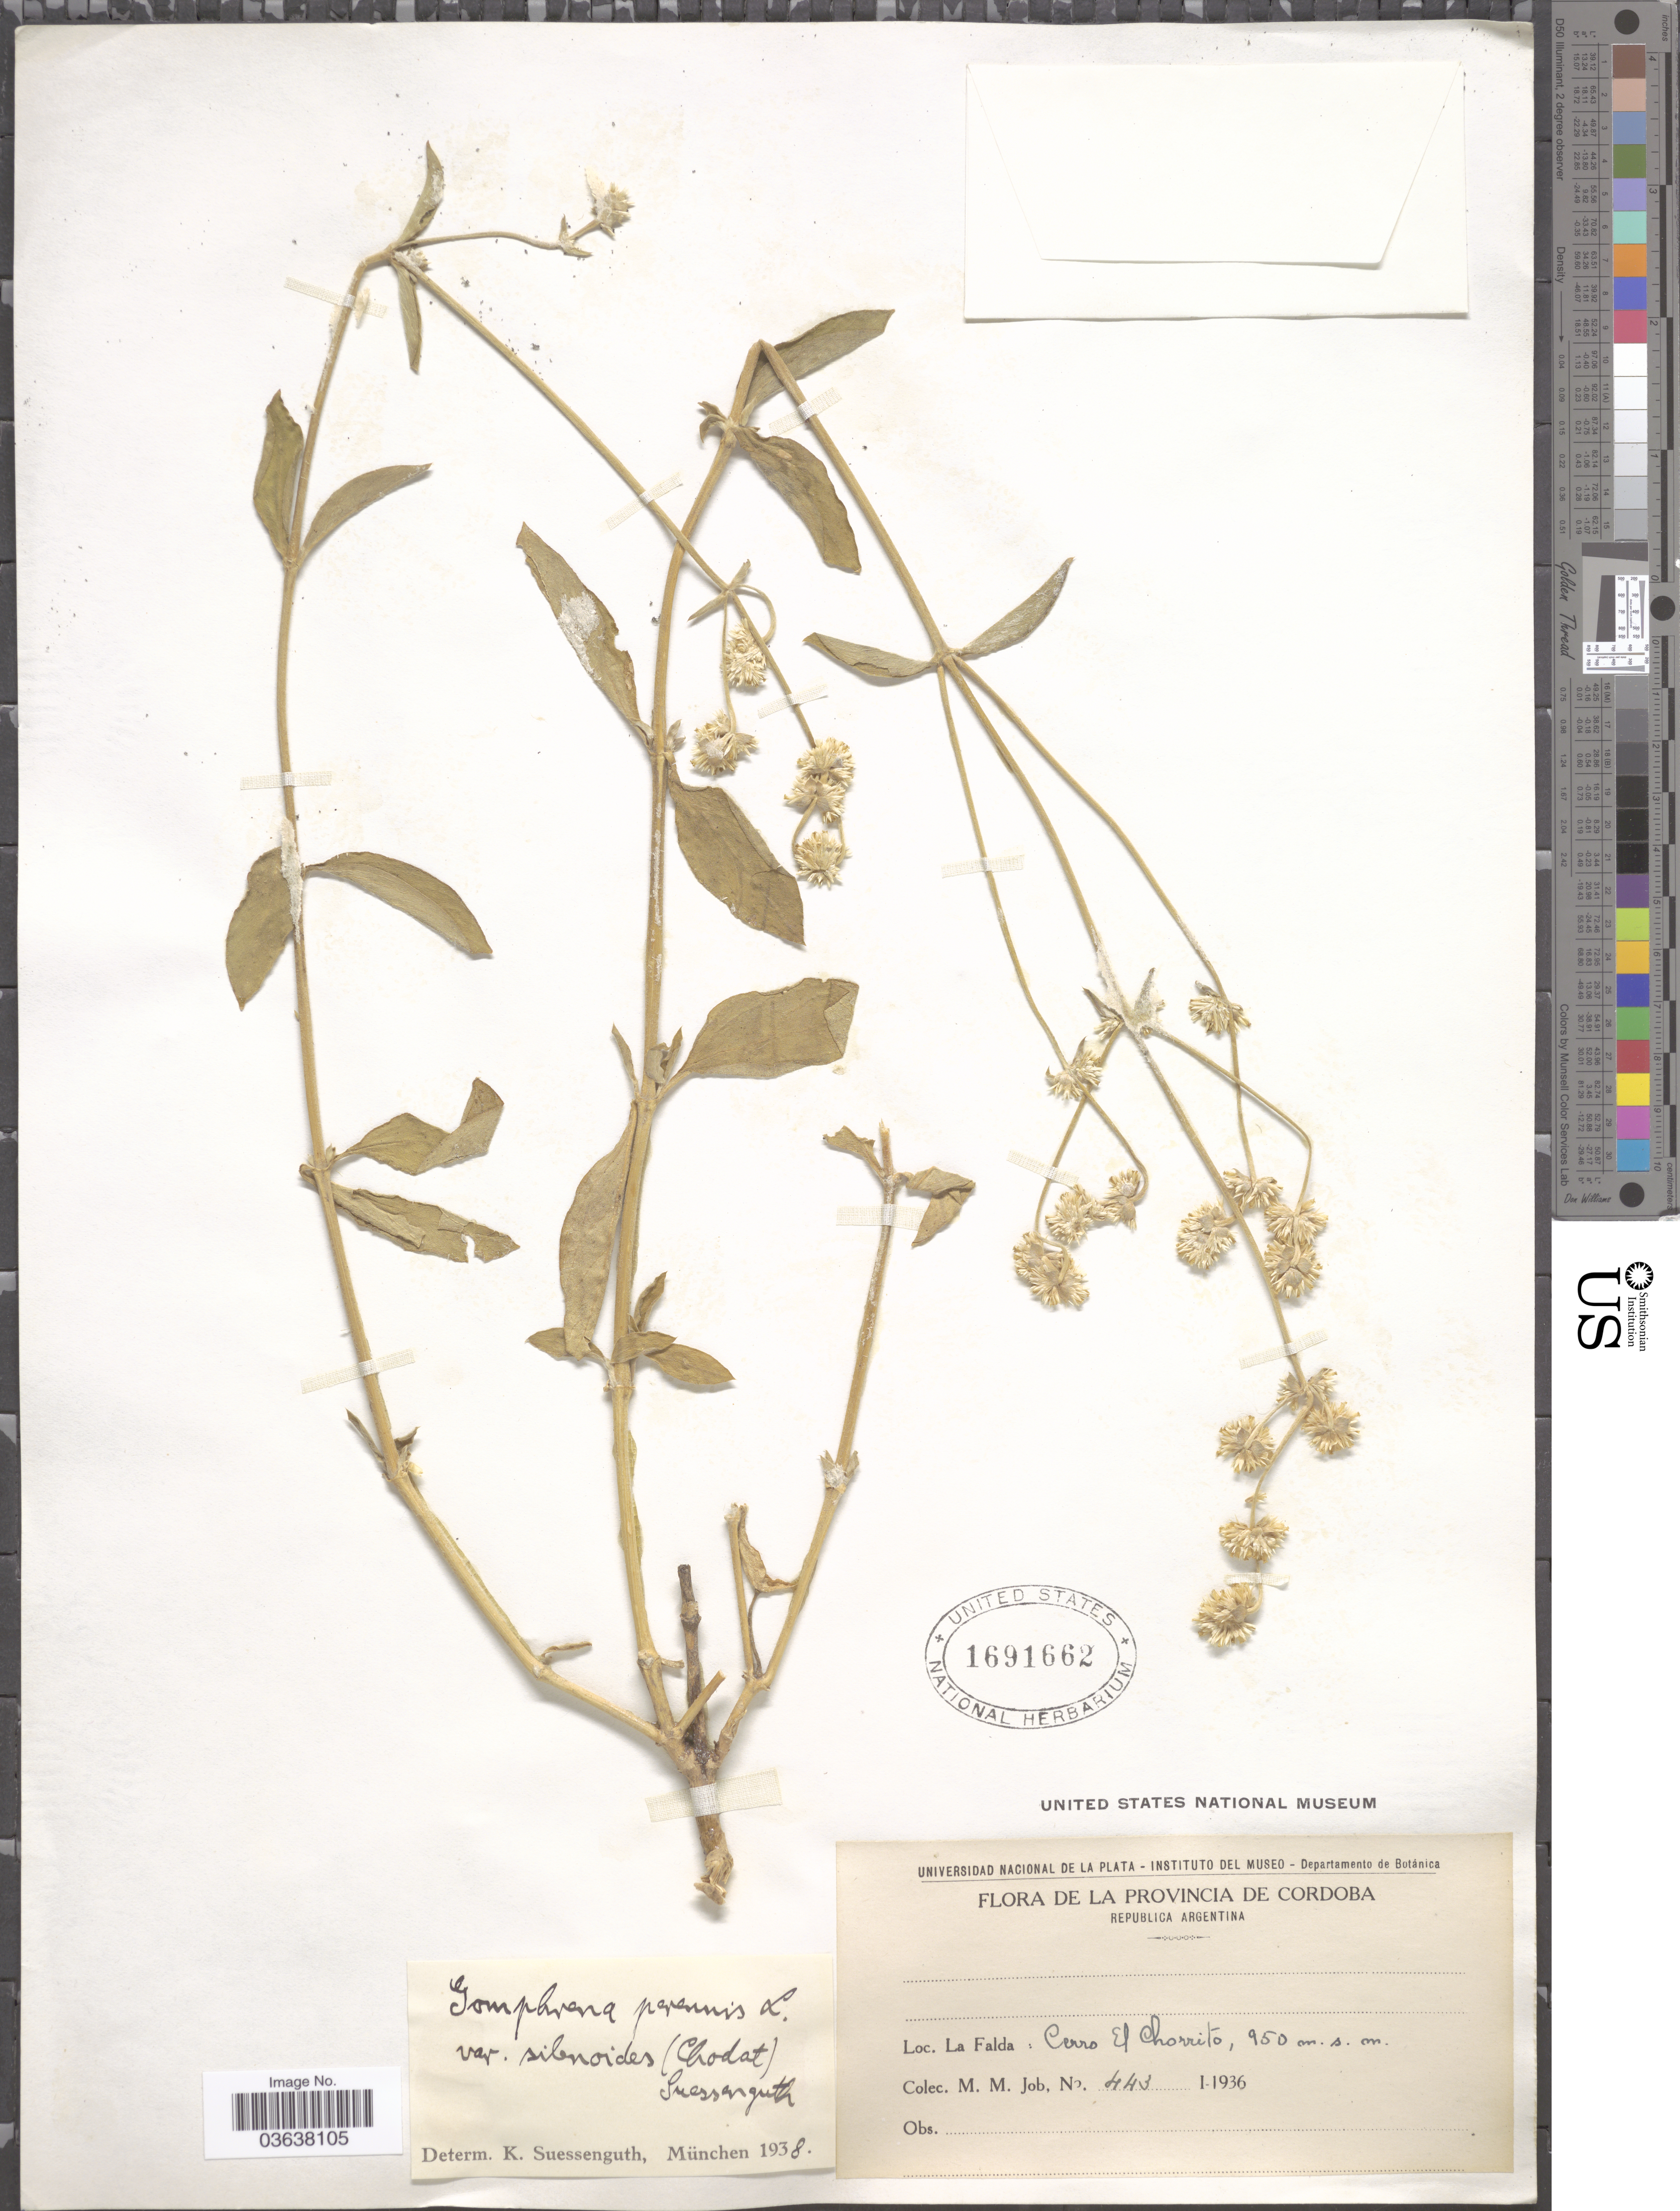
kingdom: Plantae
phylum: Tracheophyta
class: Magnoliopsida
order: Caryophyllales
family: Amaranthaceae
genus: Gomphrena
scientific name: Gomphrena perennis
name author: L.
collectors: M. Job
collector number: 443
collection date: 1936-01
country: Argentina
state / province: Cordoba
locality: La Falda: Cerro El Chorrito.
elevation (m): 950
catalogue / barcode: US 1691662